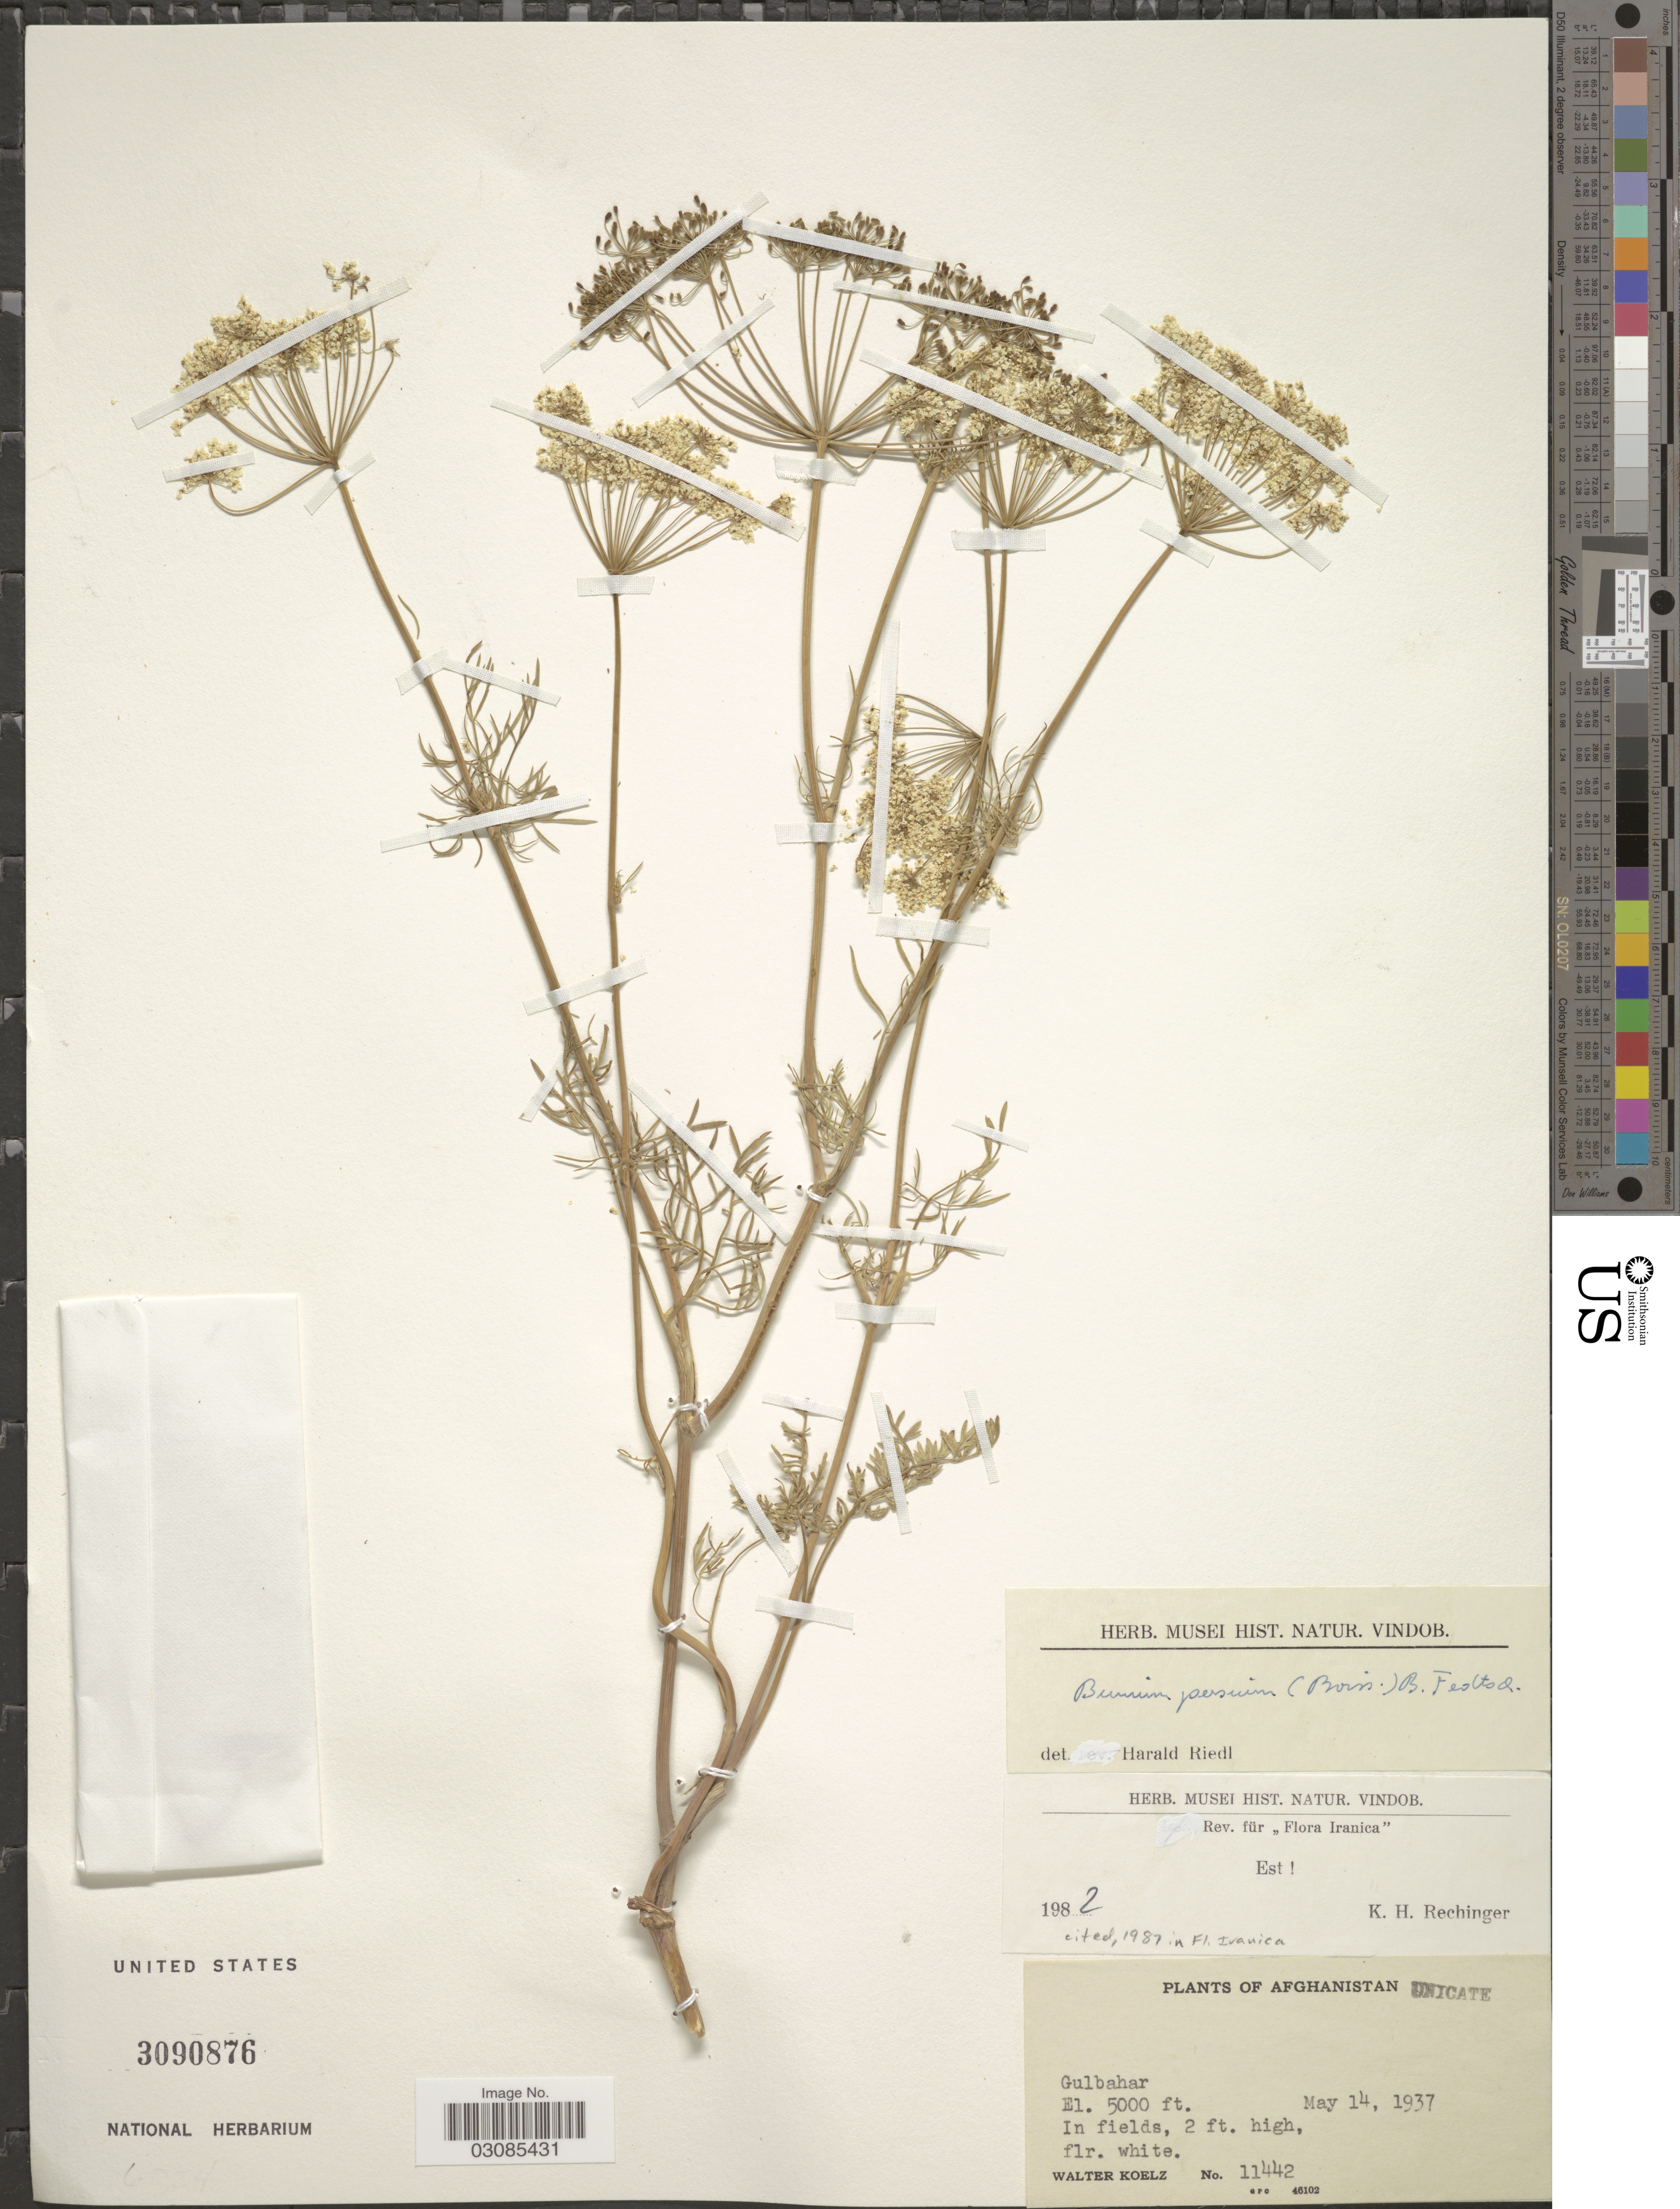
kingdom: Plantae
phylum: Tracheophyta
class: Magnoliopsida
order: Apiales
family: Apiaceae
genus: Bunium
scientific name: Bunium persicum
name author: (Boiss.) B. Fedtsch.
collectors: W. N. Koelz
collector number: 11442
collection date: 1937-05-14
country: Afghanistan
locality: Gulbahar.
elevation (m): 1524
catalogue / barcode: US 3090876